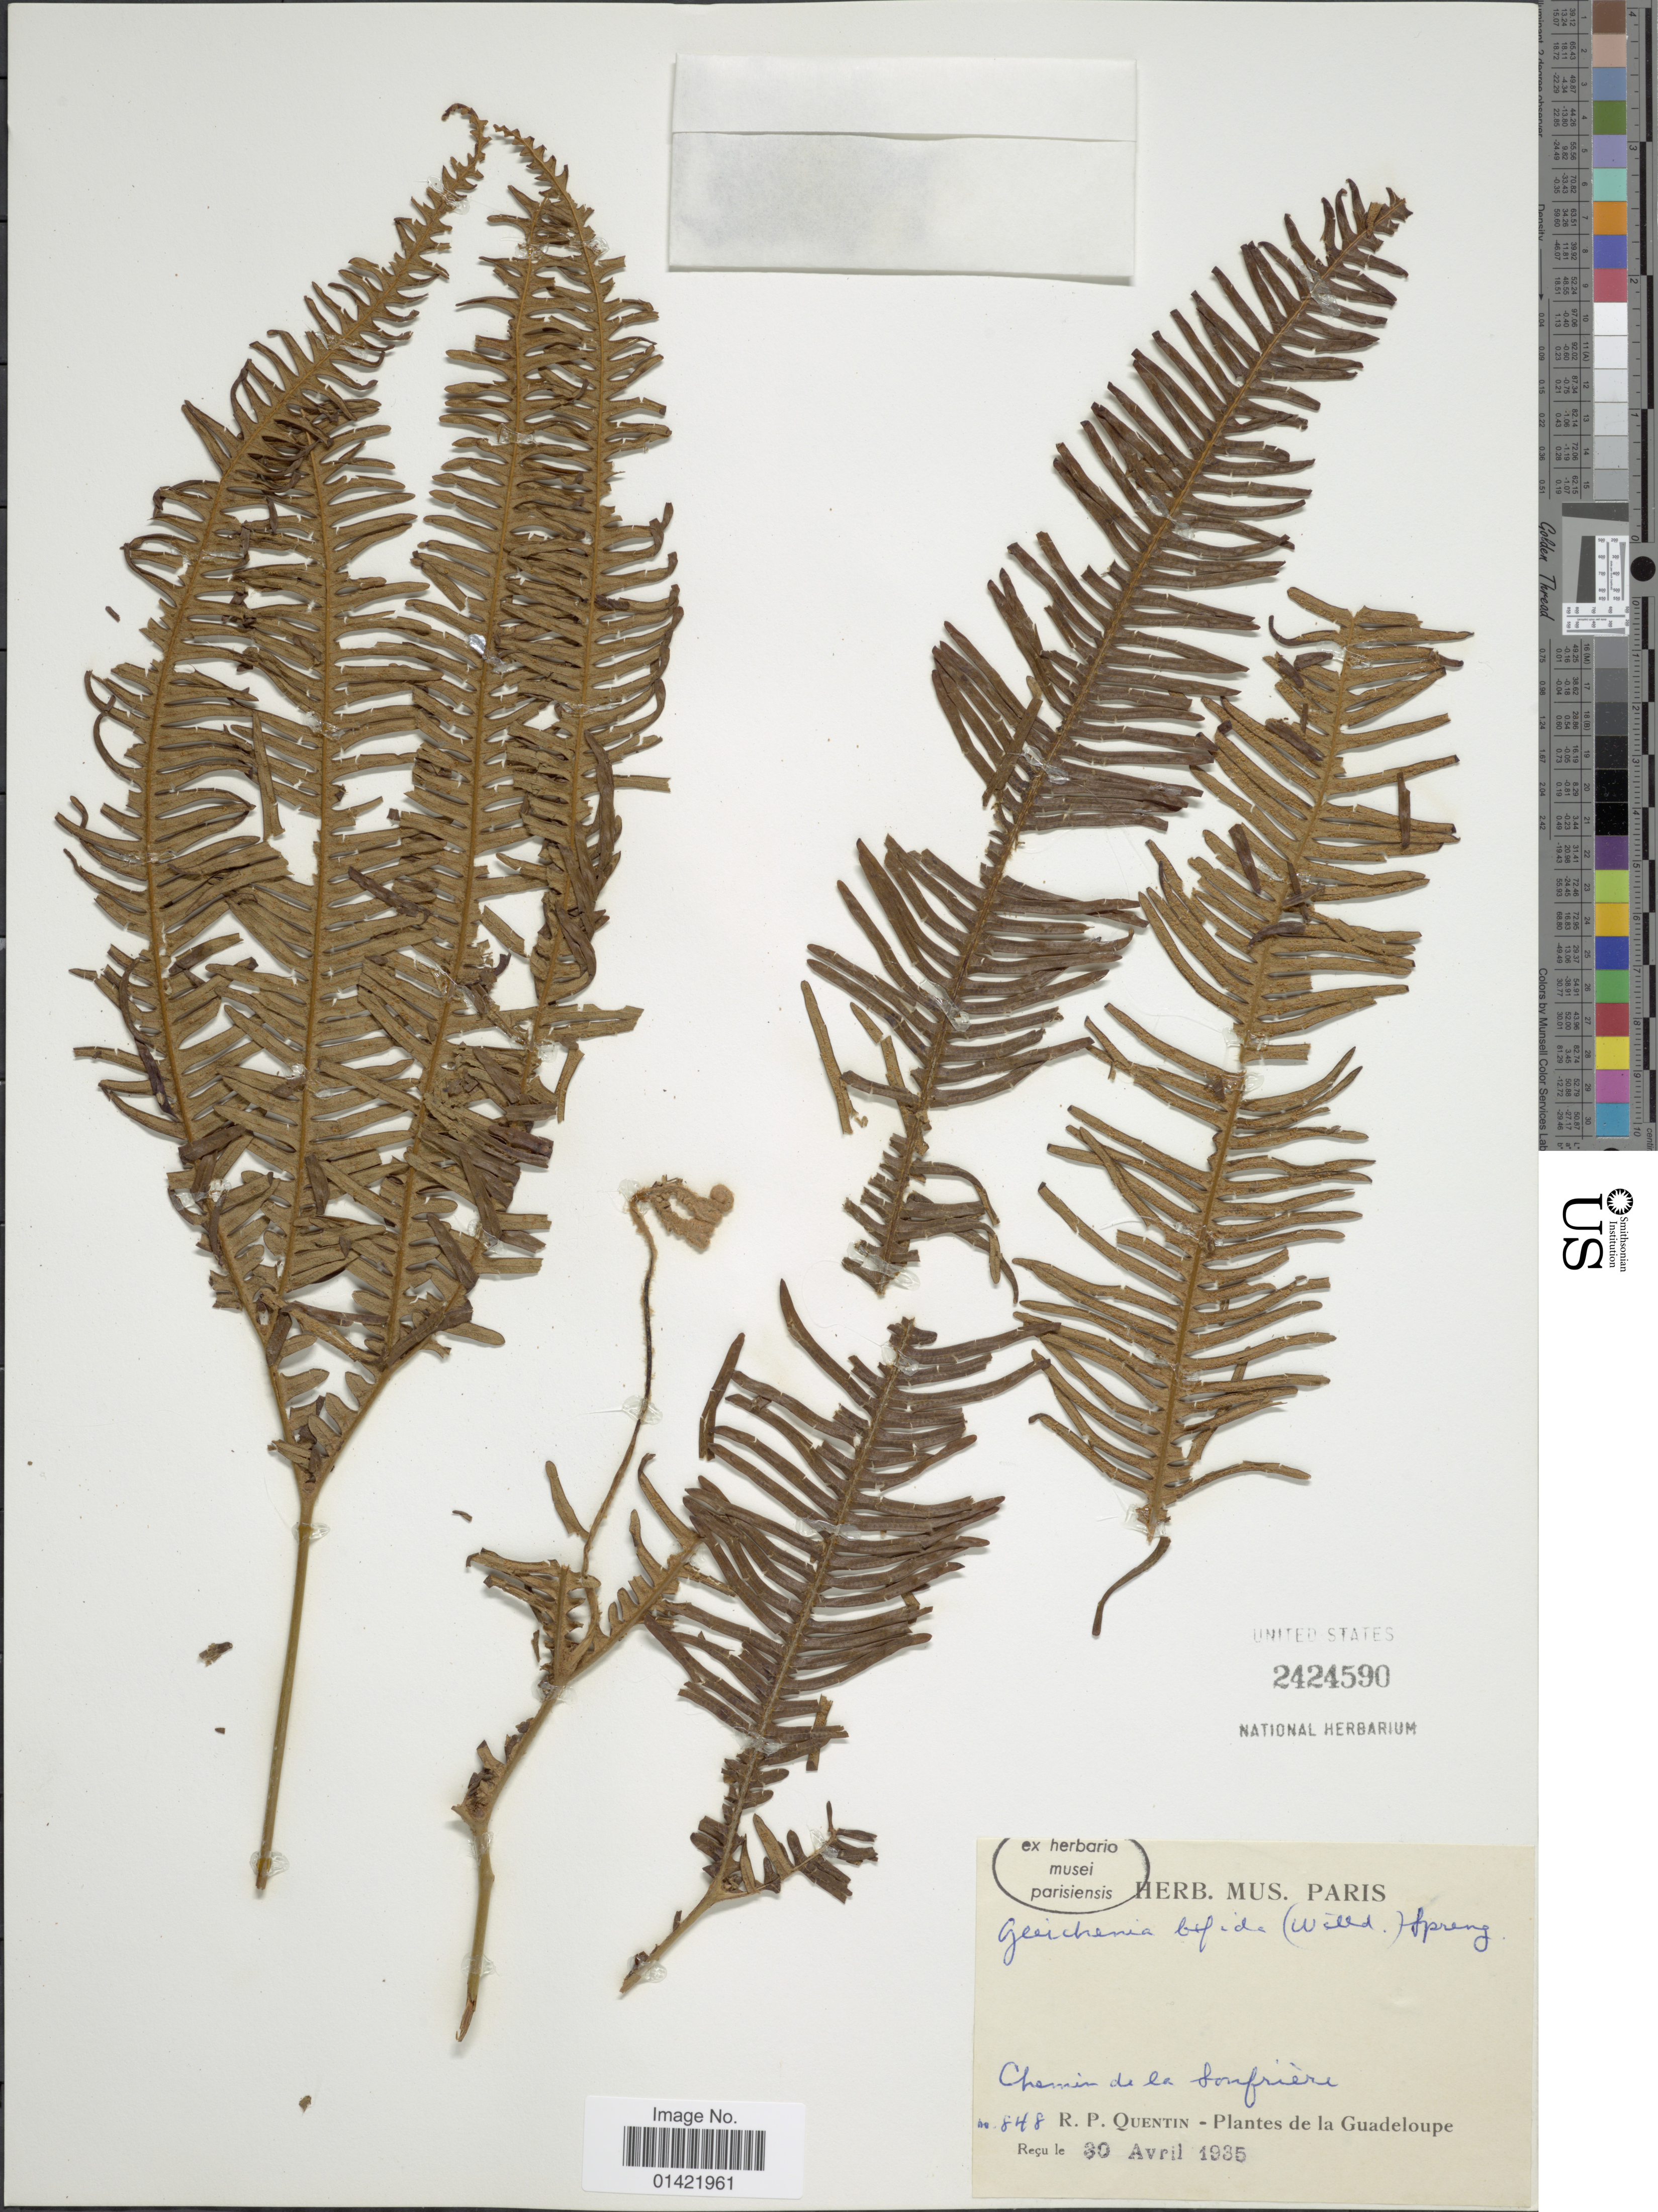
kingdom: Plantae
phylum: Tracheophyta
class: Polypodiopsida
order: Gleicheniales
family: Gleicheniaceae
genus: Sticherus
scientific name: Sticherus bifidus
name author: (Willd.) Ching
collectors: R. Quentin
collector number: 848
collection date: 1935-04-30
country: Guadeloupe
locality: Chemin de la Soufriere. [interpreted]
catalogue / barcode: US 2424590